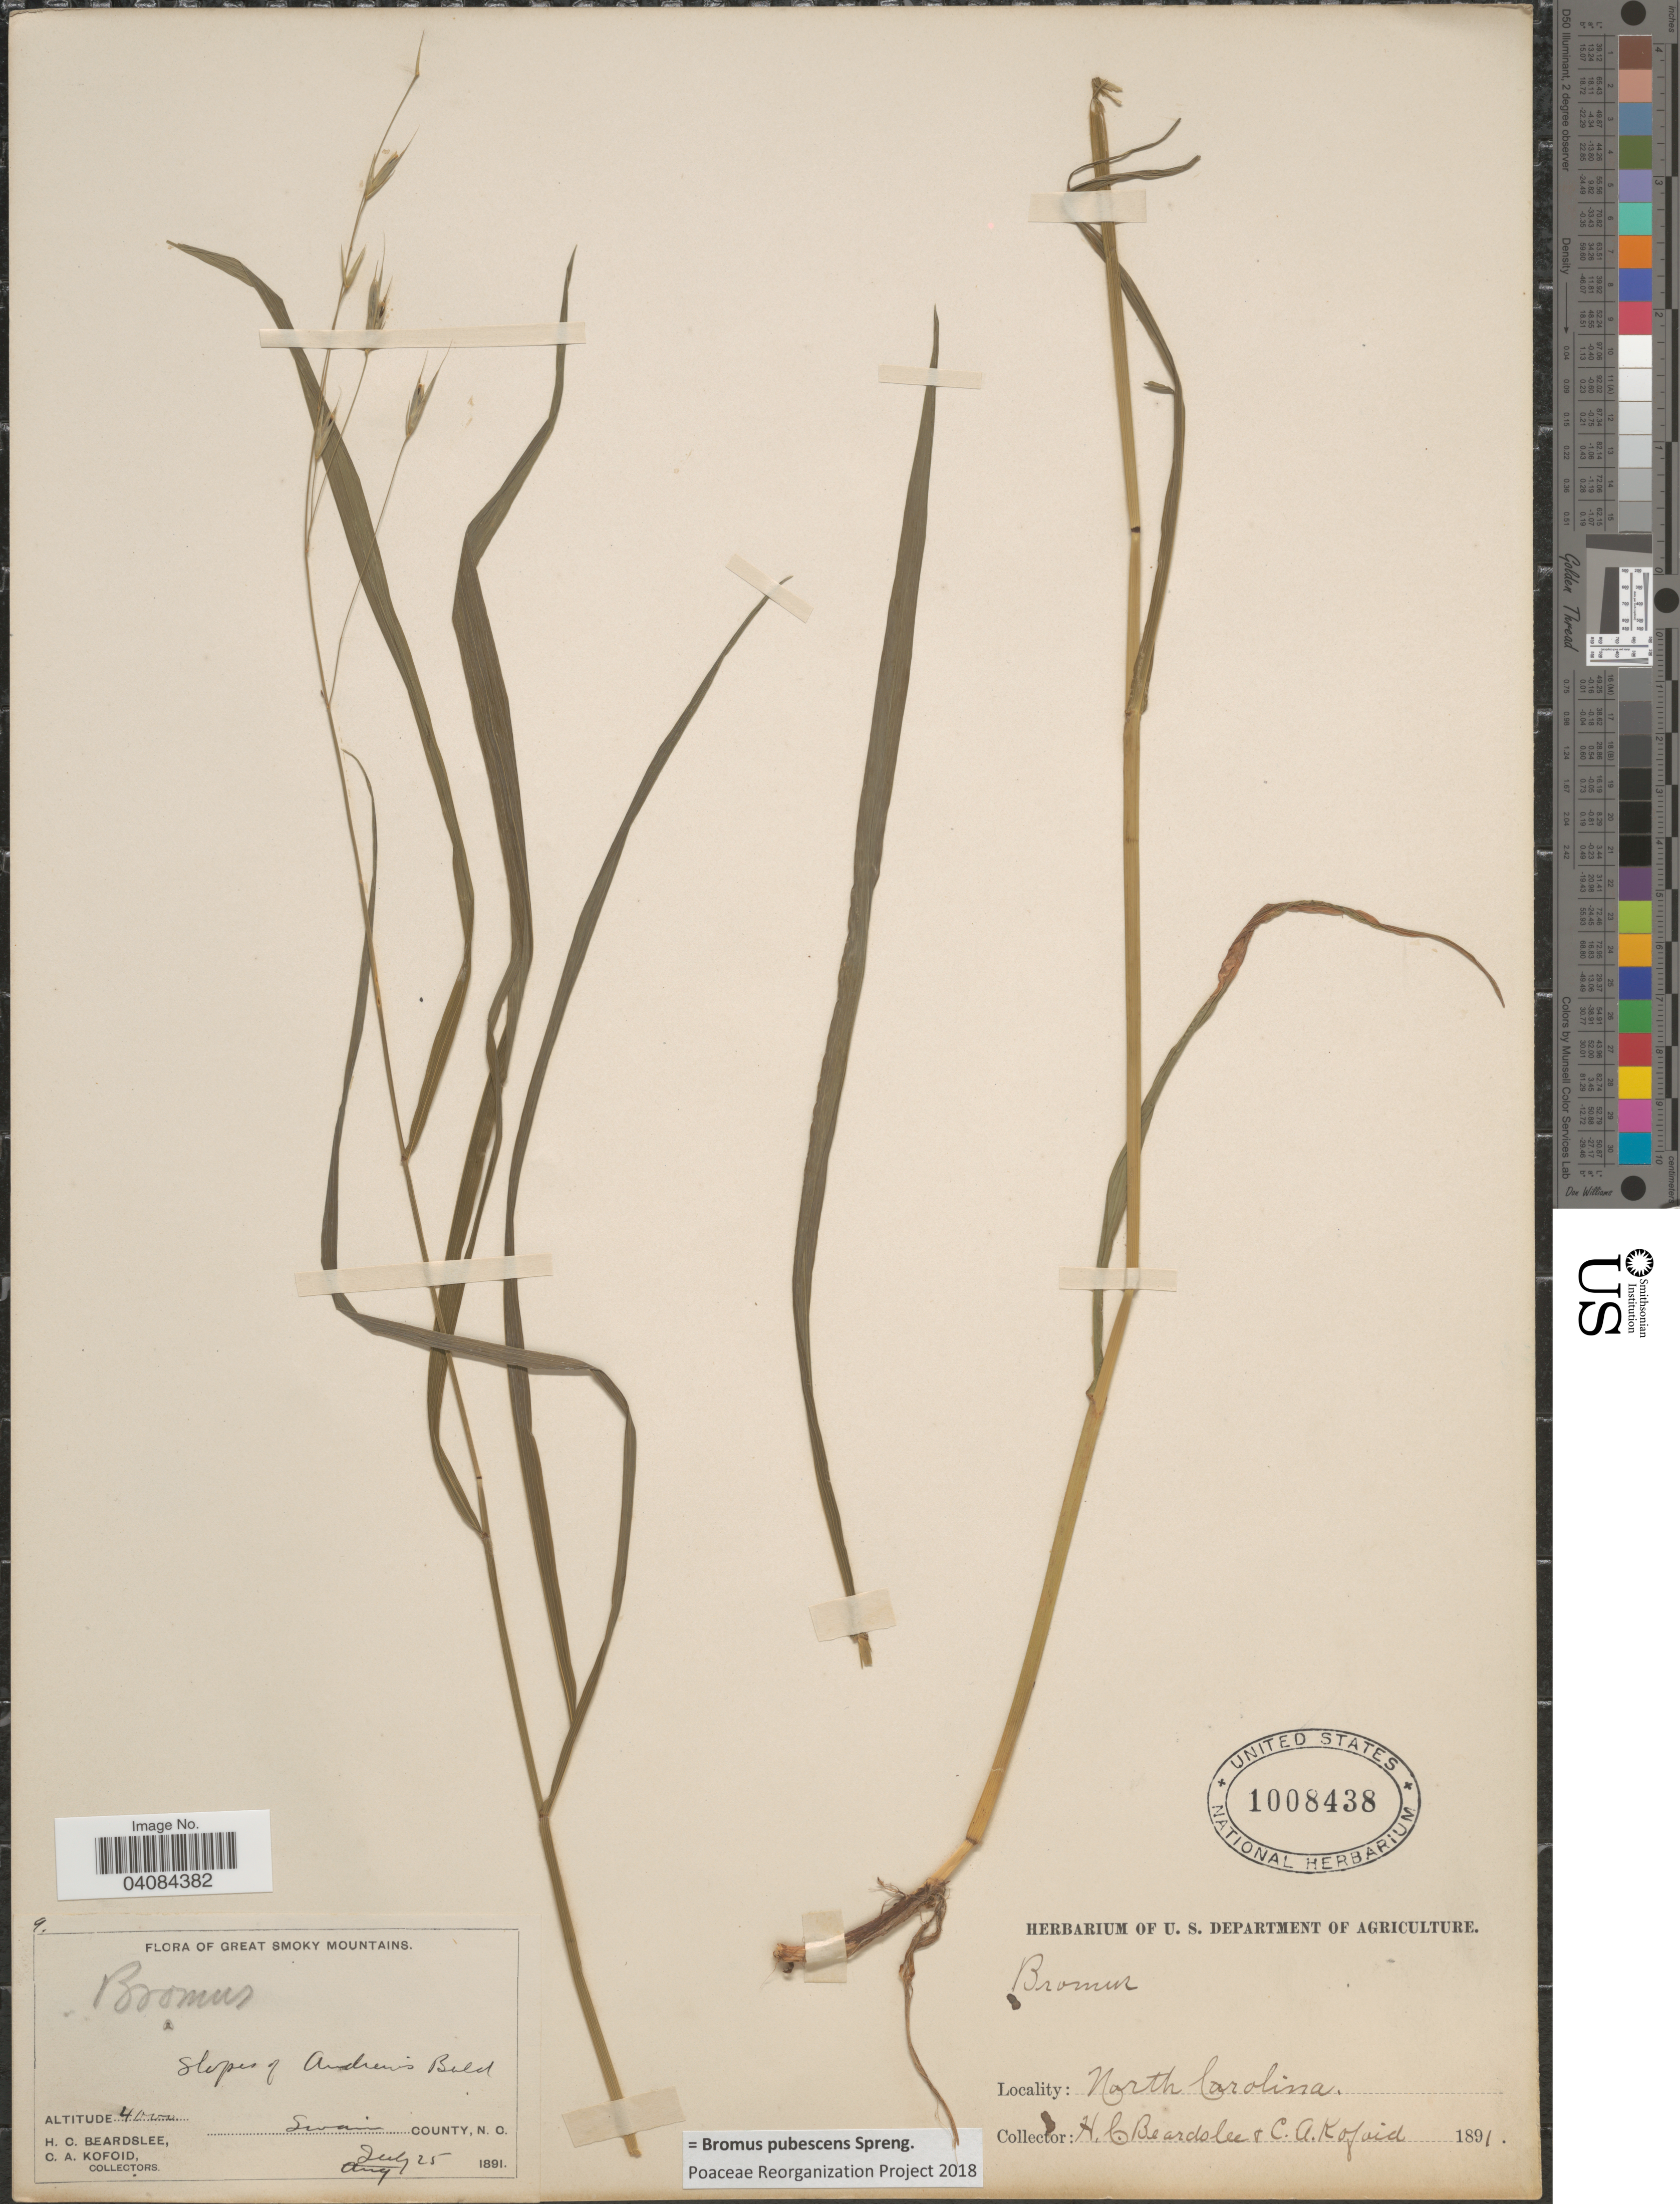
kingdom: Plantae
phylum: Tracheophyta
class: Liliopsida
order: Poales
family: Poaceae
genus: Bromus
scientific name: Bromus pubescens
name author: Muhl. ex Willd.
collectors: H. Beardslee & C. Kofoid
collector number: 9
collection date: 1891-07-25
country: United States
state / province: North Carolina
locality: Great Smoky Mountains. Slopes of Andrew's Bald. Swan County.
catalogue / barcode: US 1008438